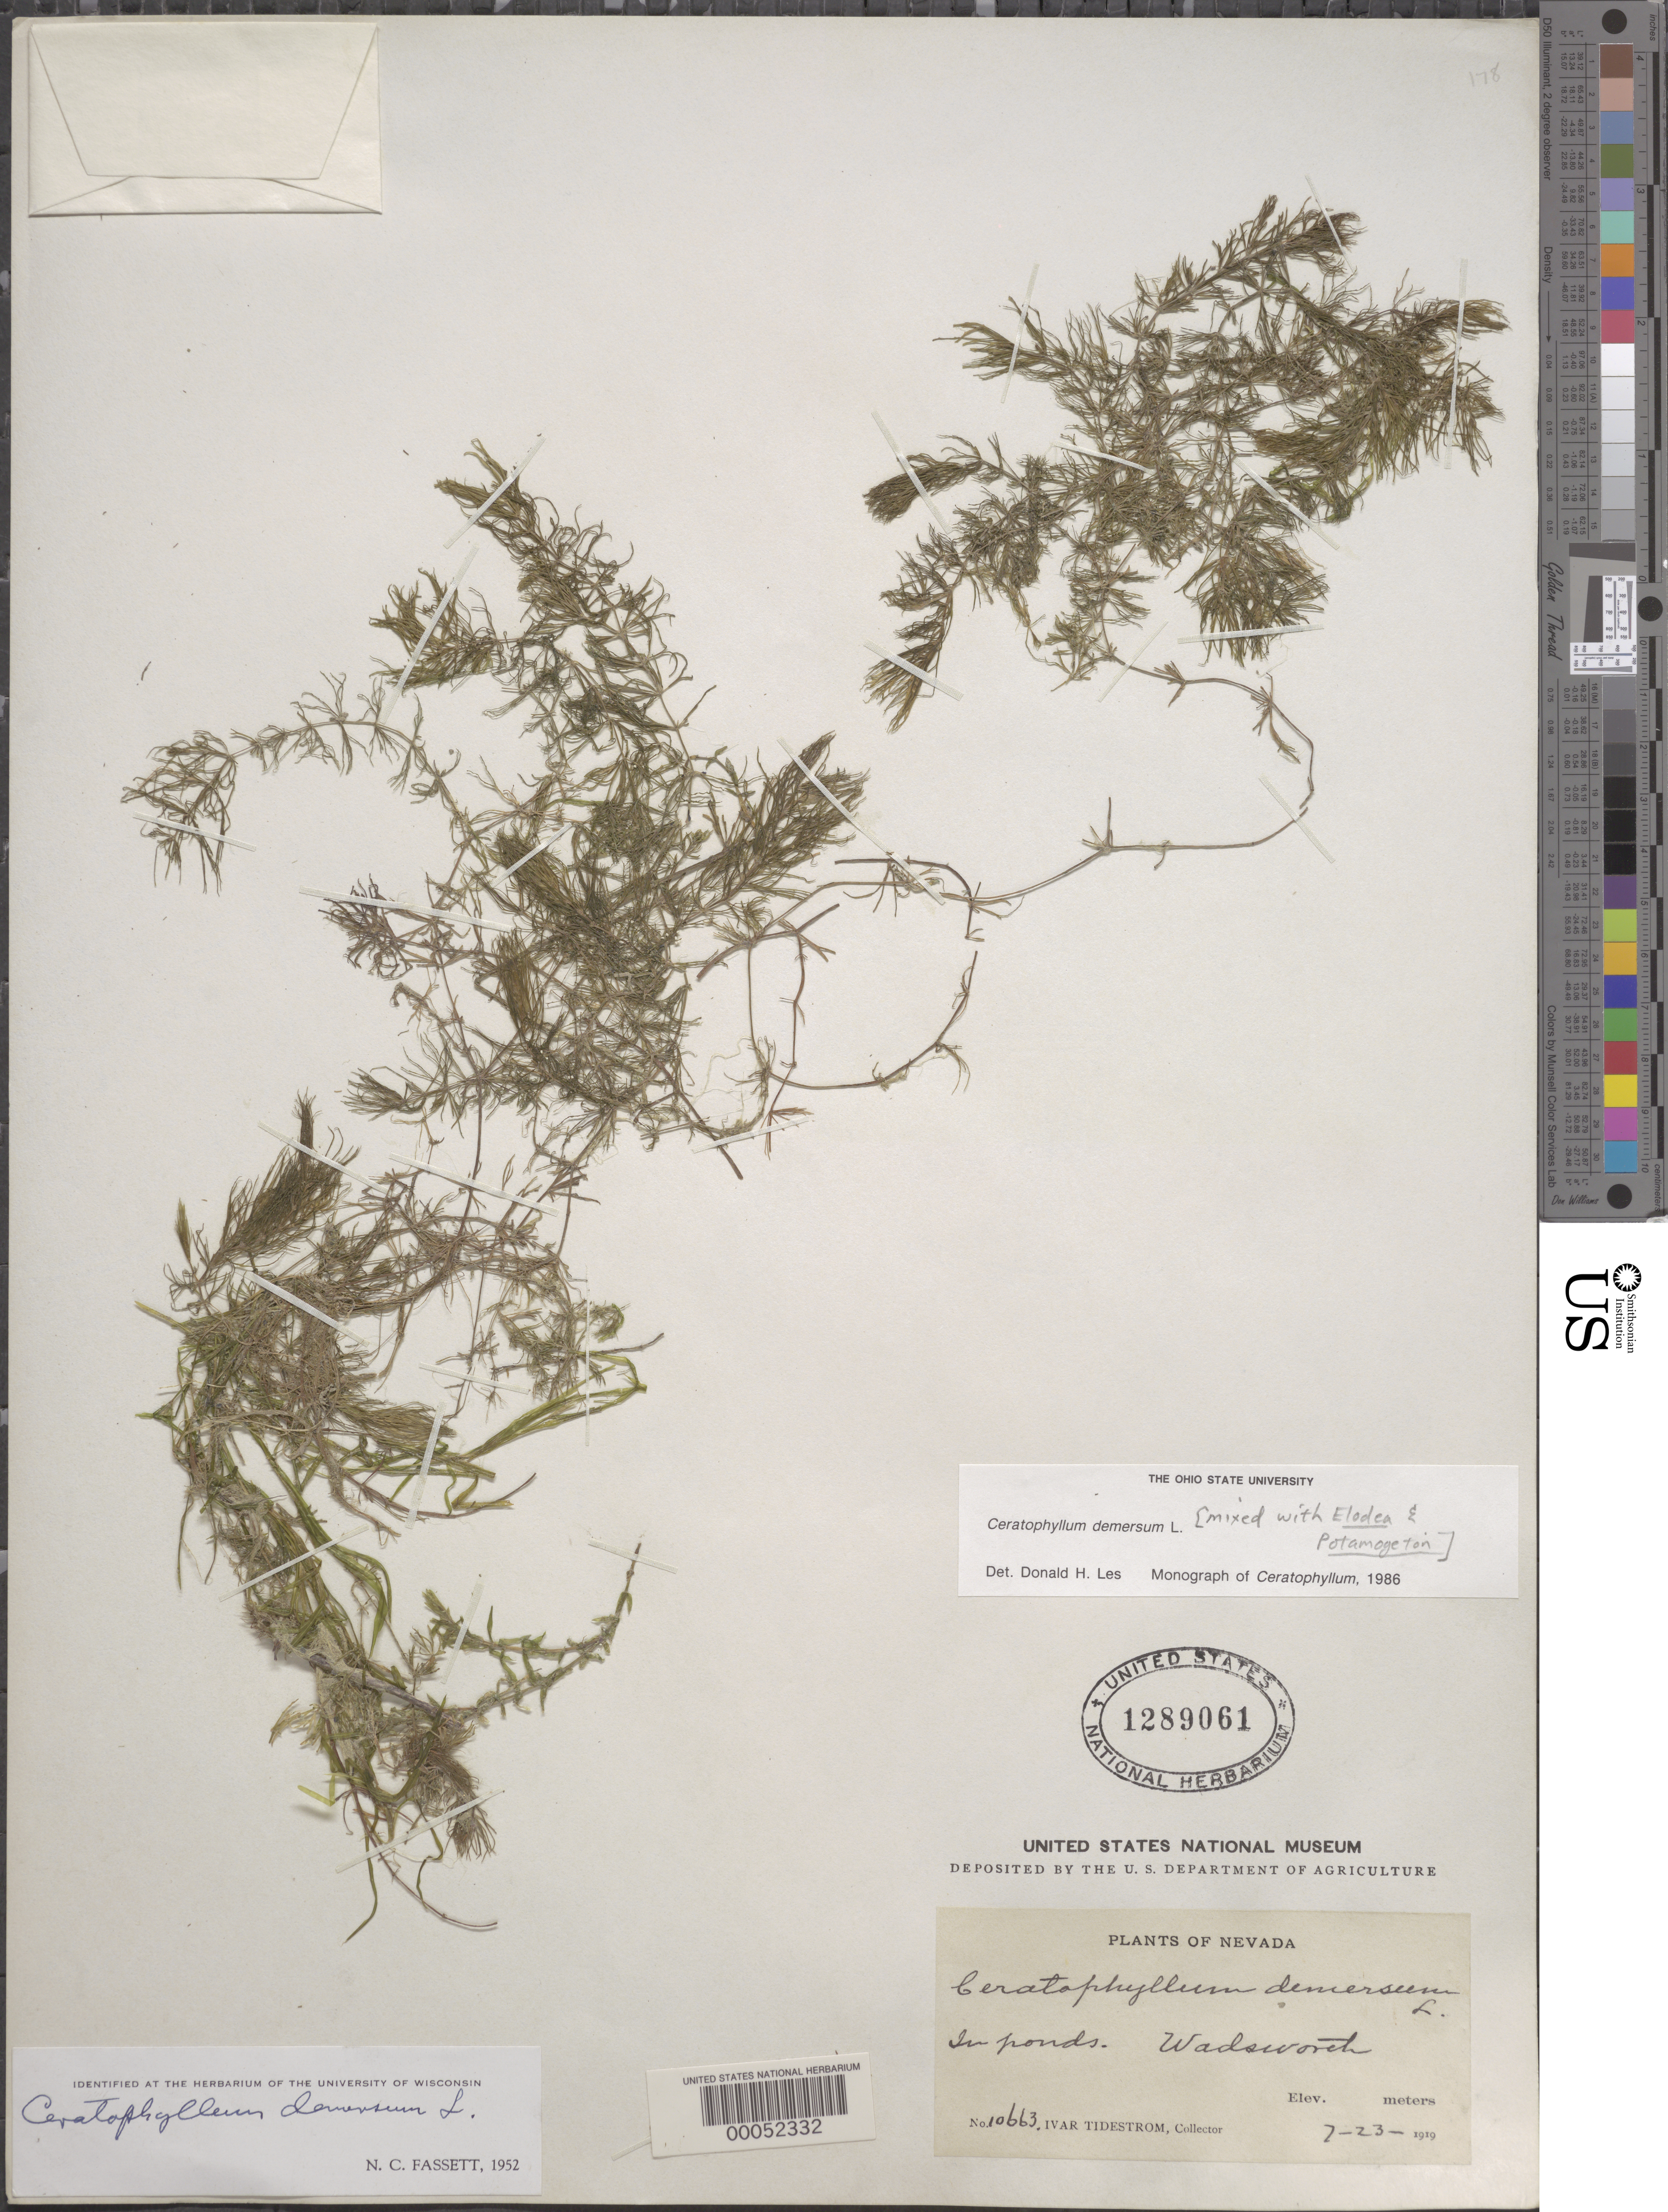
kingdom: Plantae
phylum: Tracheophyta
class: Magnoliopsida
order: Ceratophyllales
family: Ceratophyllaceae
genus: Ceratophyllum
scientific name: Ceratophyllum demersum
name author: L.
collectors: I. F. Tidestrom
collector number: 10663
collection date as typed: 23 Jul 1919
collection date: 1919-07-23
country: United States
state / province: Nevada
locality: Wadsworth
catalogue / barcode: US 1289061